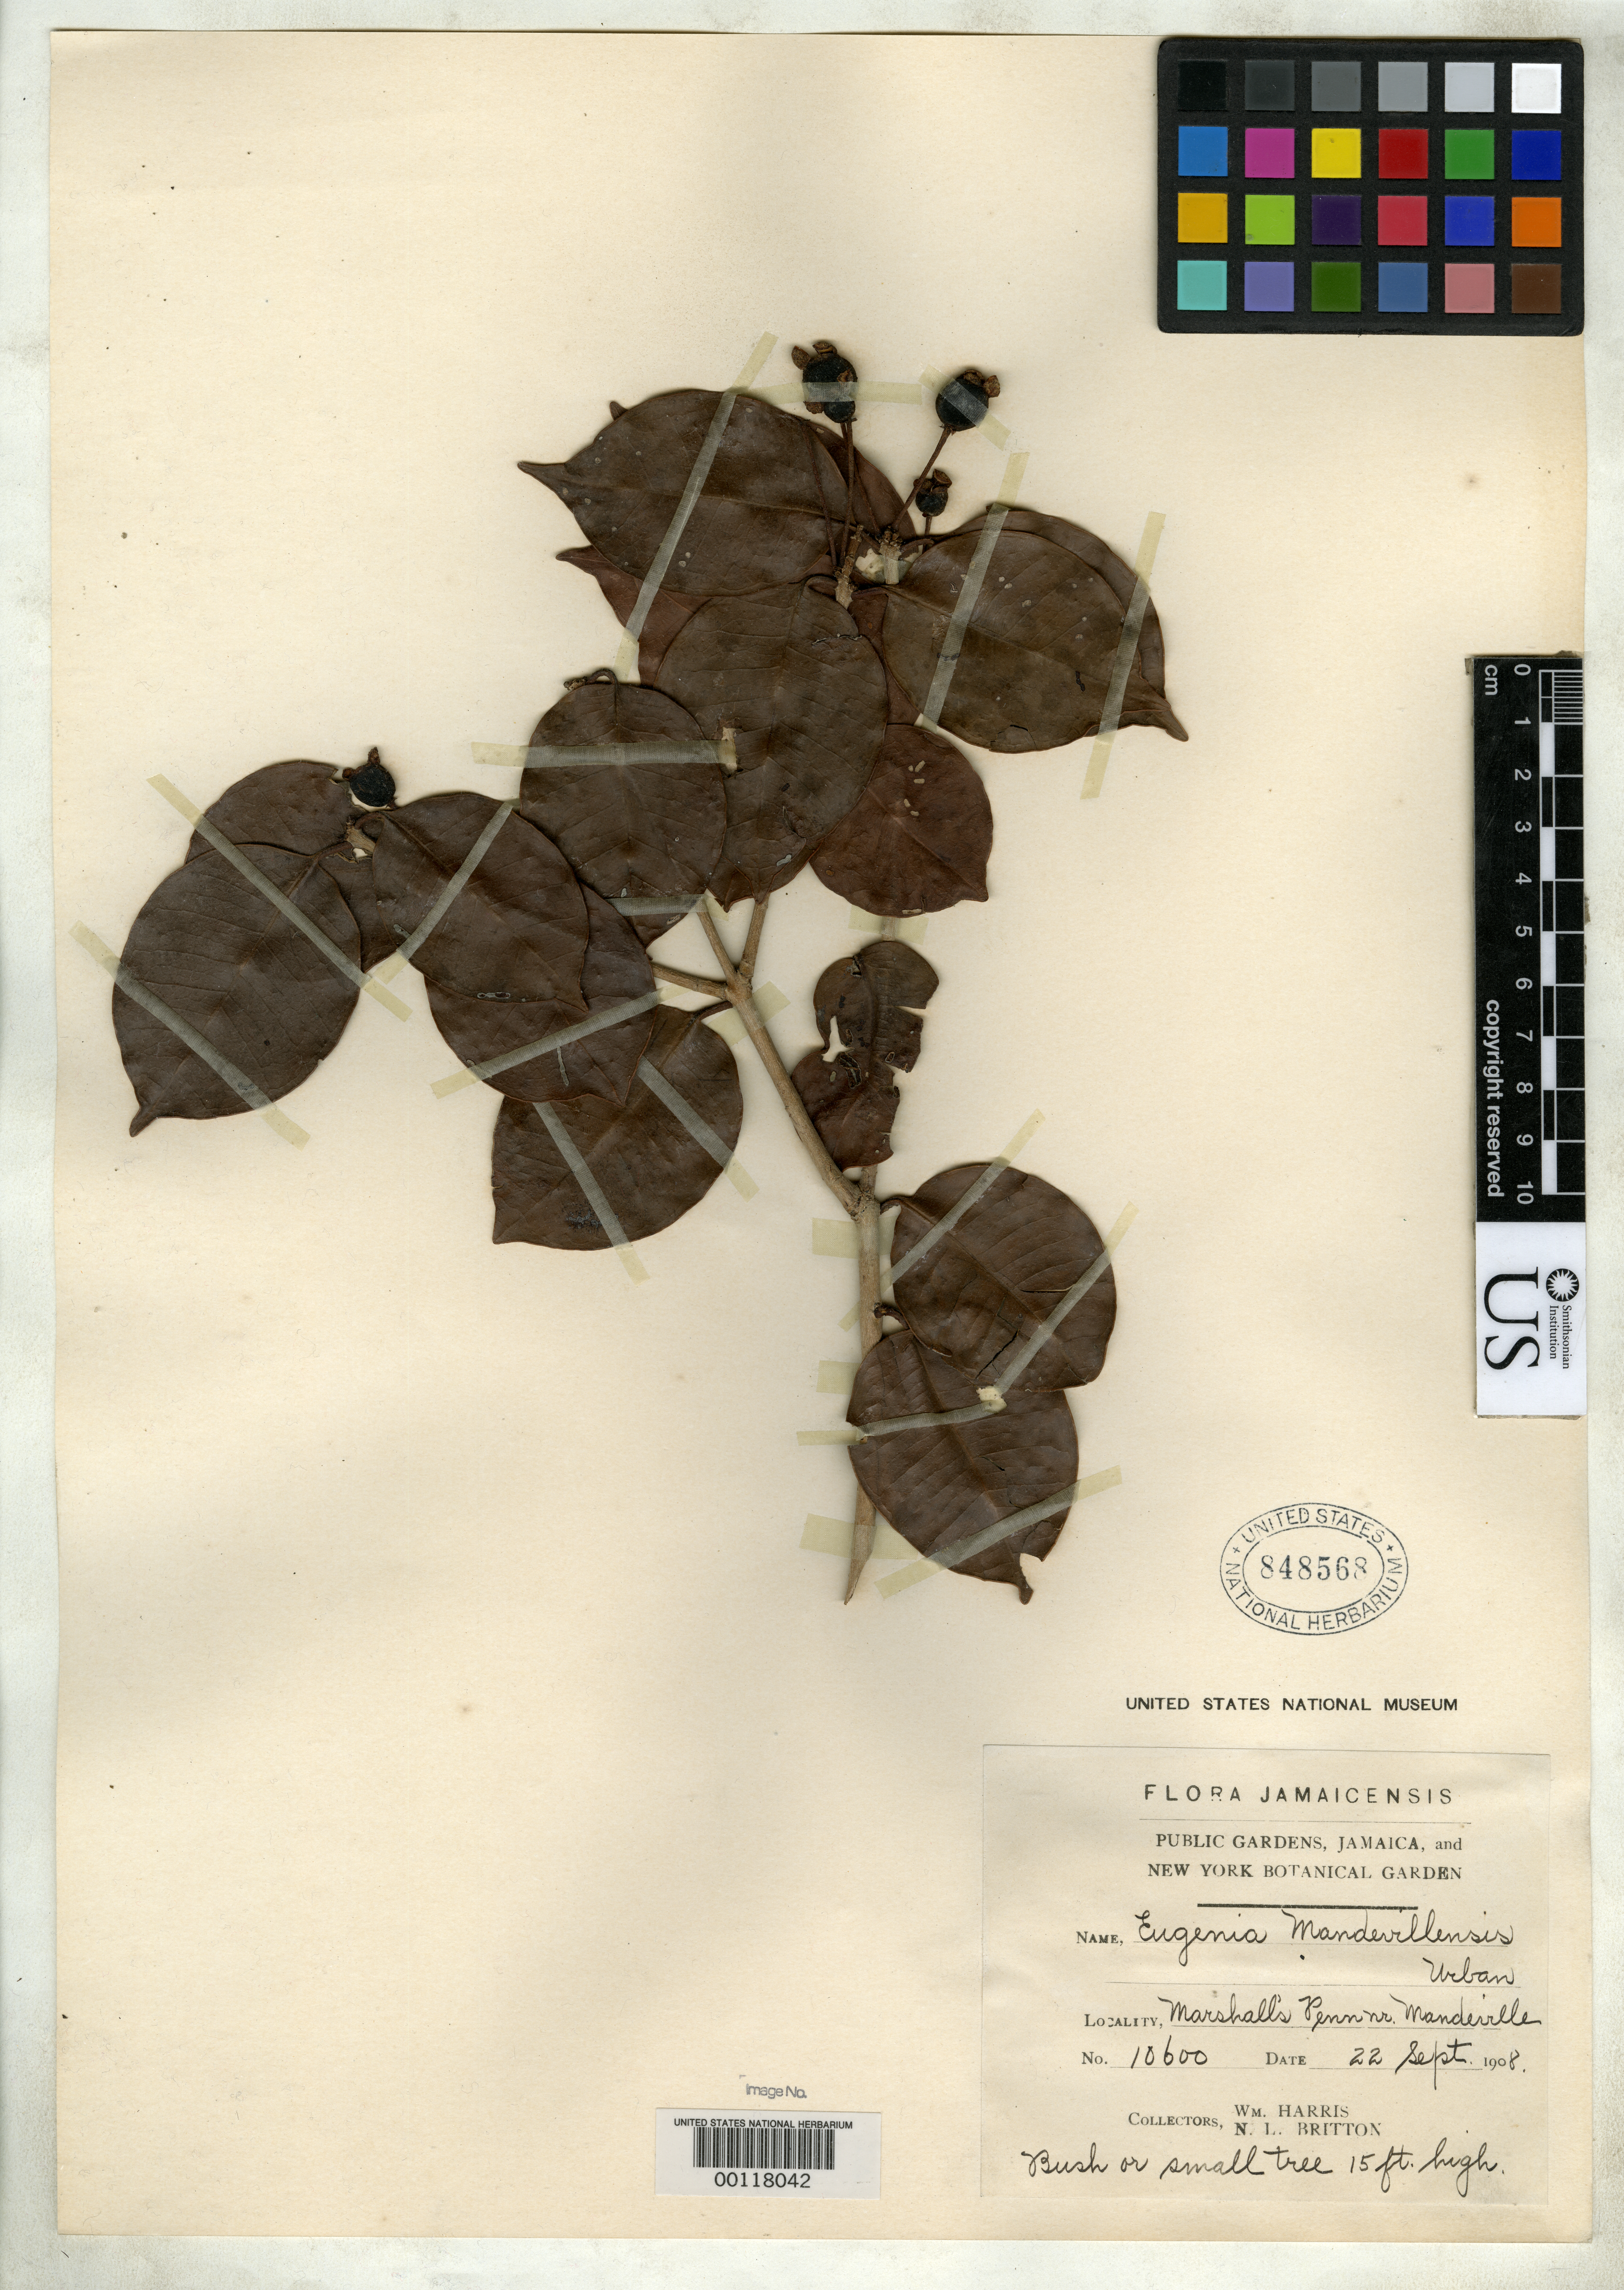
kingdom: Plantae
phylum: Tracheophyta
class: Magnoliopsida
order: Myrtales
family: Myrtaceae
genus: Eugenia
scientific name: Eugenia mandevillensis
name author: Urb.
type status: Isotype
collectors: W. H. Harris & N. Britton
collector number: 10600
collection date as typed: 22 Sep 1908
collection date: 1908-09-22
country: Jamaica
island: Greater Antilles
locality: Near Mandeville, Marshall's Pen.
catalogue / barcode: US 848568